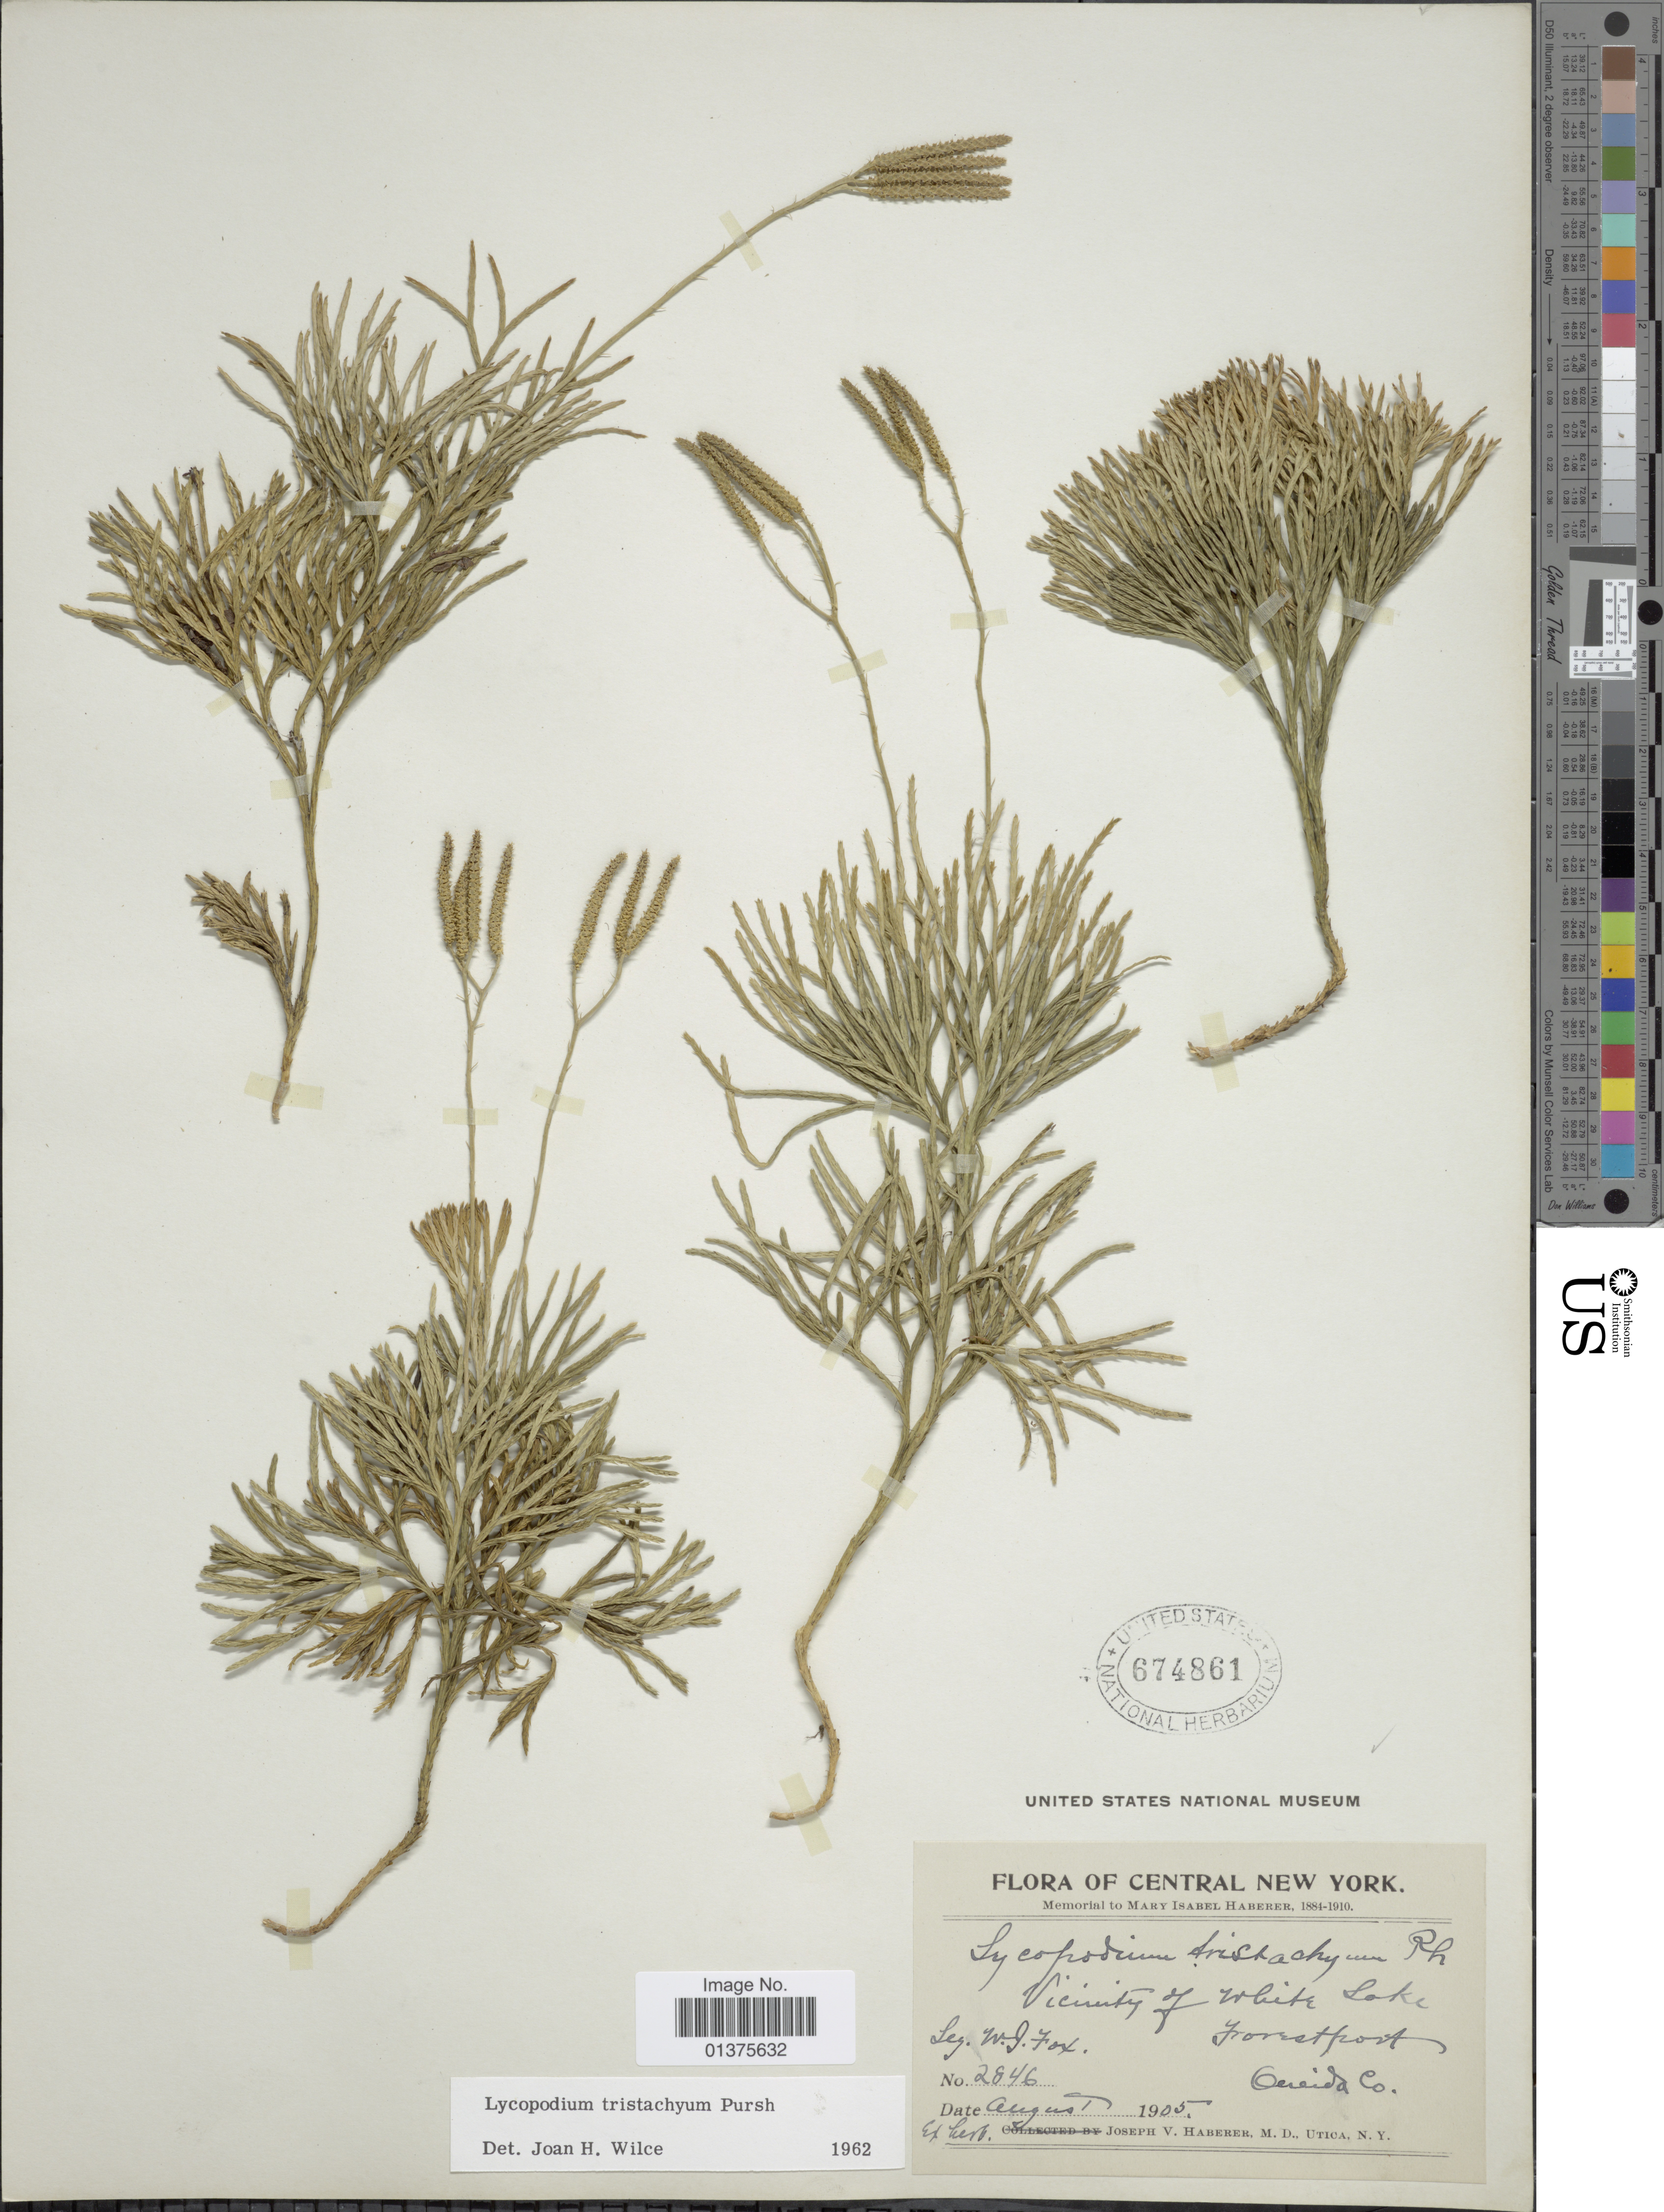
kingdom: Plantae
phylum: Tracheophyta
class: Lycopodiopsida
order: Lycopodiales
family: Lycopodiaceae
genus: Diphasiastrum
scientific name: Diphasiastrum tristachyum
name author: (Pursh) Holub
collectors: W. B. Fox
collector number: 284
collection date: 1905-08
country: United States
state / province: New York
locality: Central New York, Vicinity of White Lakem Forstfoot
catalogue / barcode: US 674861